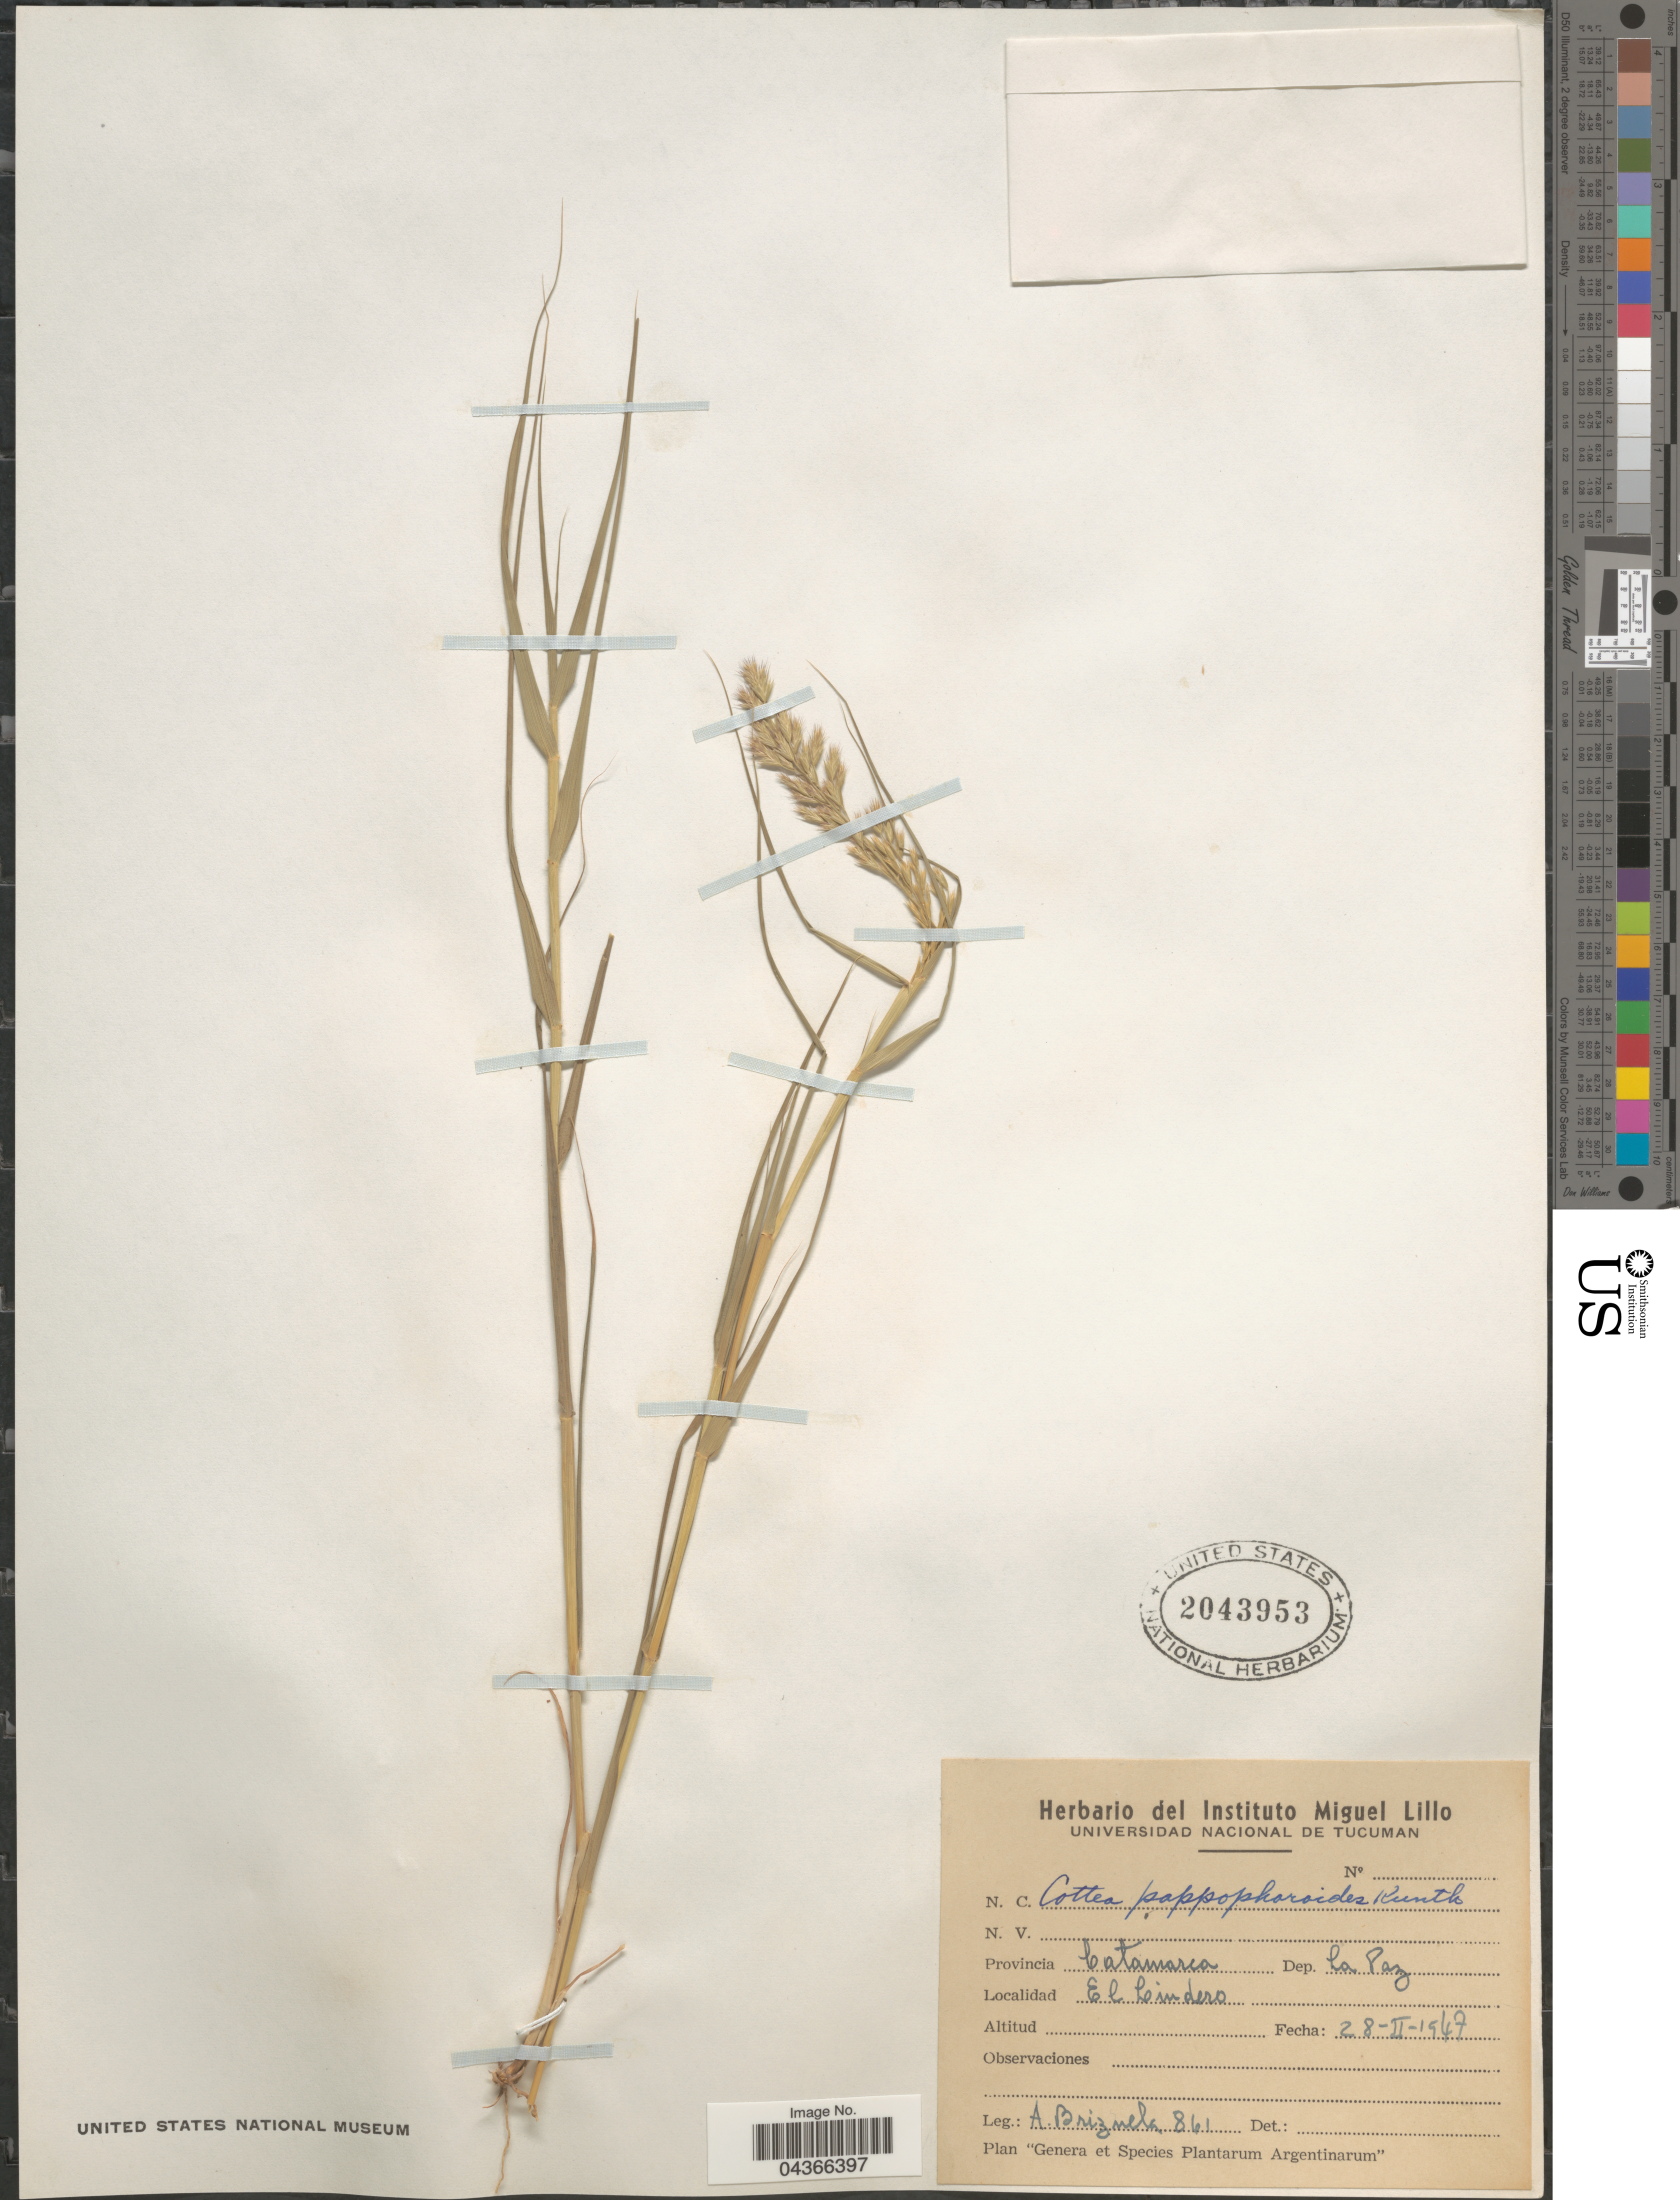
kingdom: Plantae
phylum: Tracheophyta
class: Liliopsida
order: Poales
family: Poaceae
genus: Cottea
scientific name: Cottea pappophoroides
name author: Kunth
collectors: A. Briguela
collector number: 861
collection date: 1947-02-28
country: Argentina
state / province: Catamarca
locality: Dep. La Paz. El Lindero.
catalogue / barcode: US 2043953